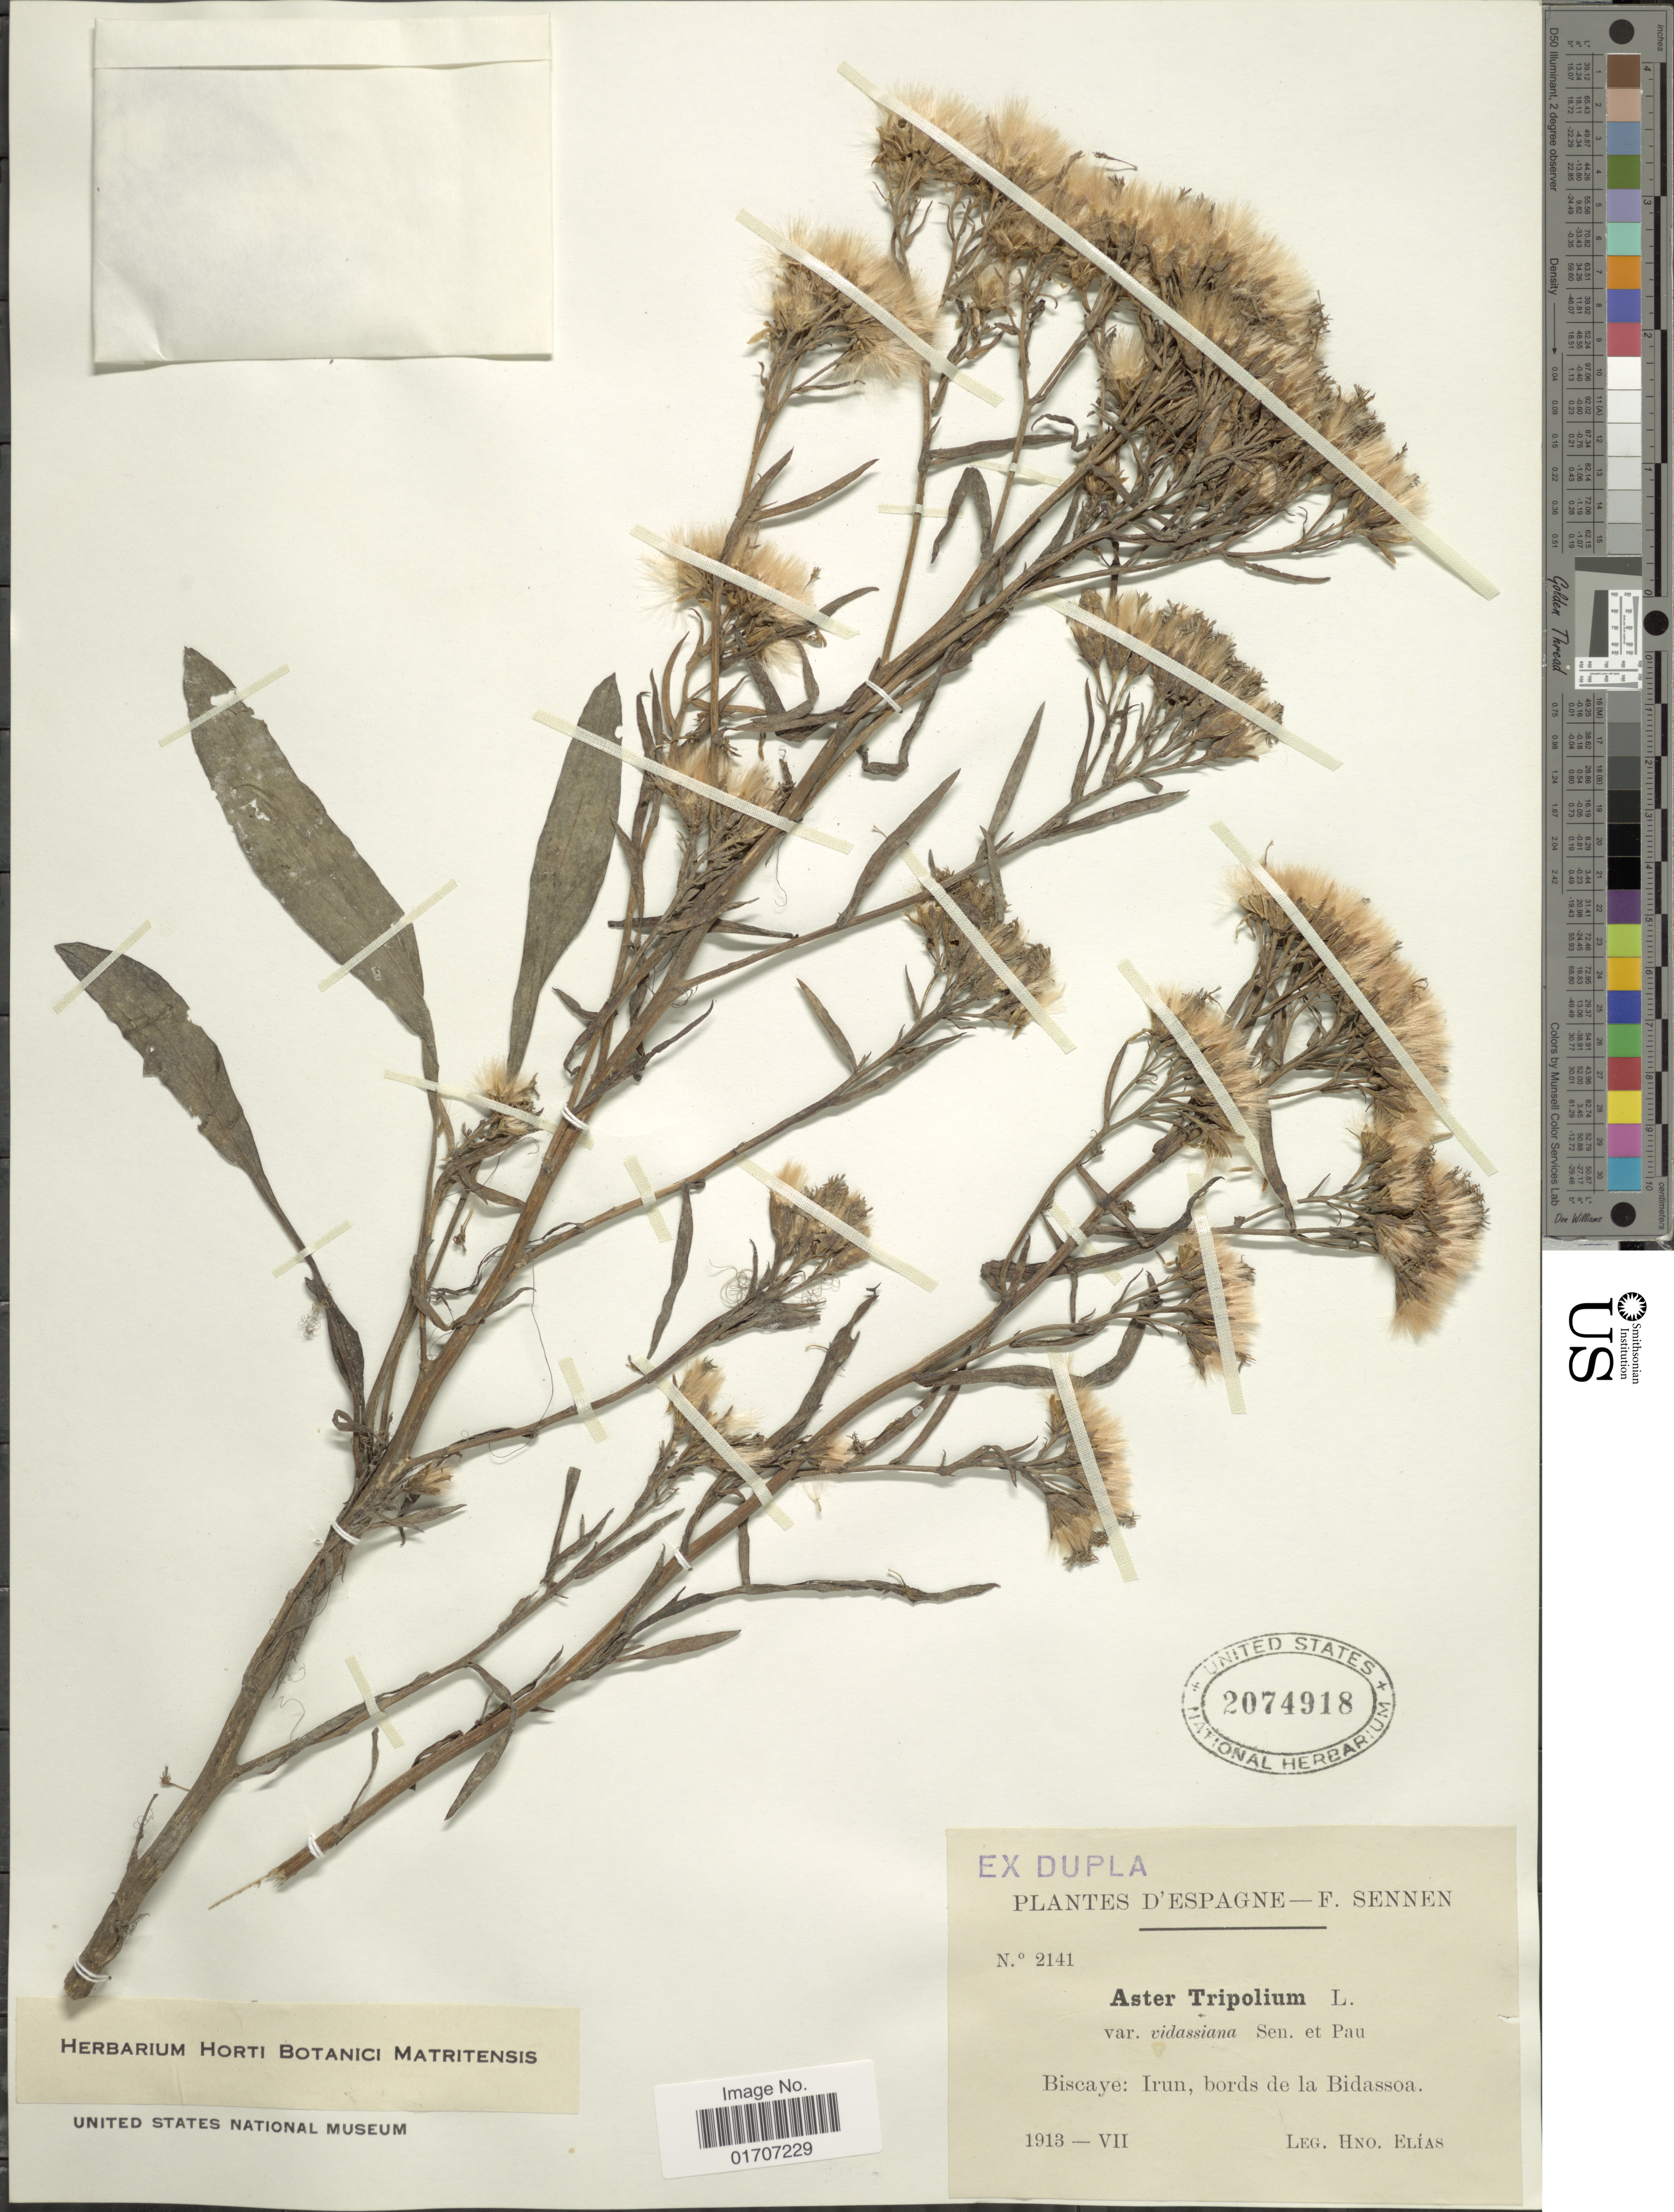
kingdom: Plantae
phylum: Tracheophyta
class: Magnoliopsida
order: Asterales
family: Asteraceae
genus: Tripolium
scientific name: Tripolium pannonicum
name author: (Jacq.) Dobrocz.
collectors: Bro. Elias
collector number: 2141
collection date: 1913-07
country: Spain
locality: Biscaye: Irun, bord de la Bidassoa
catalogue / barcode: US 2074918